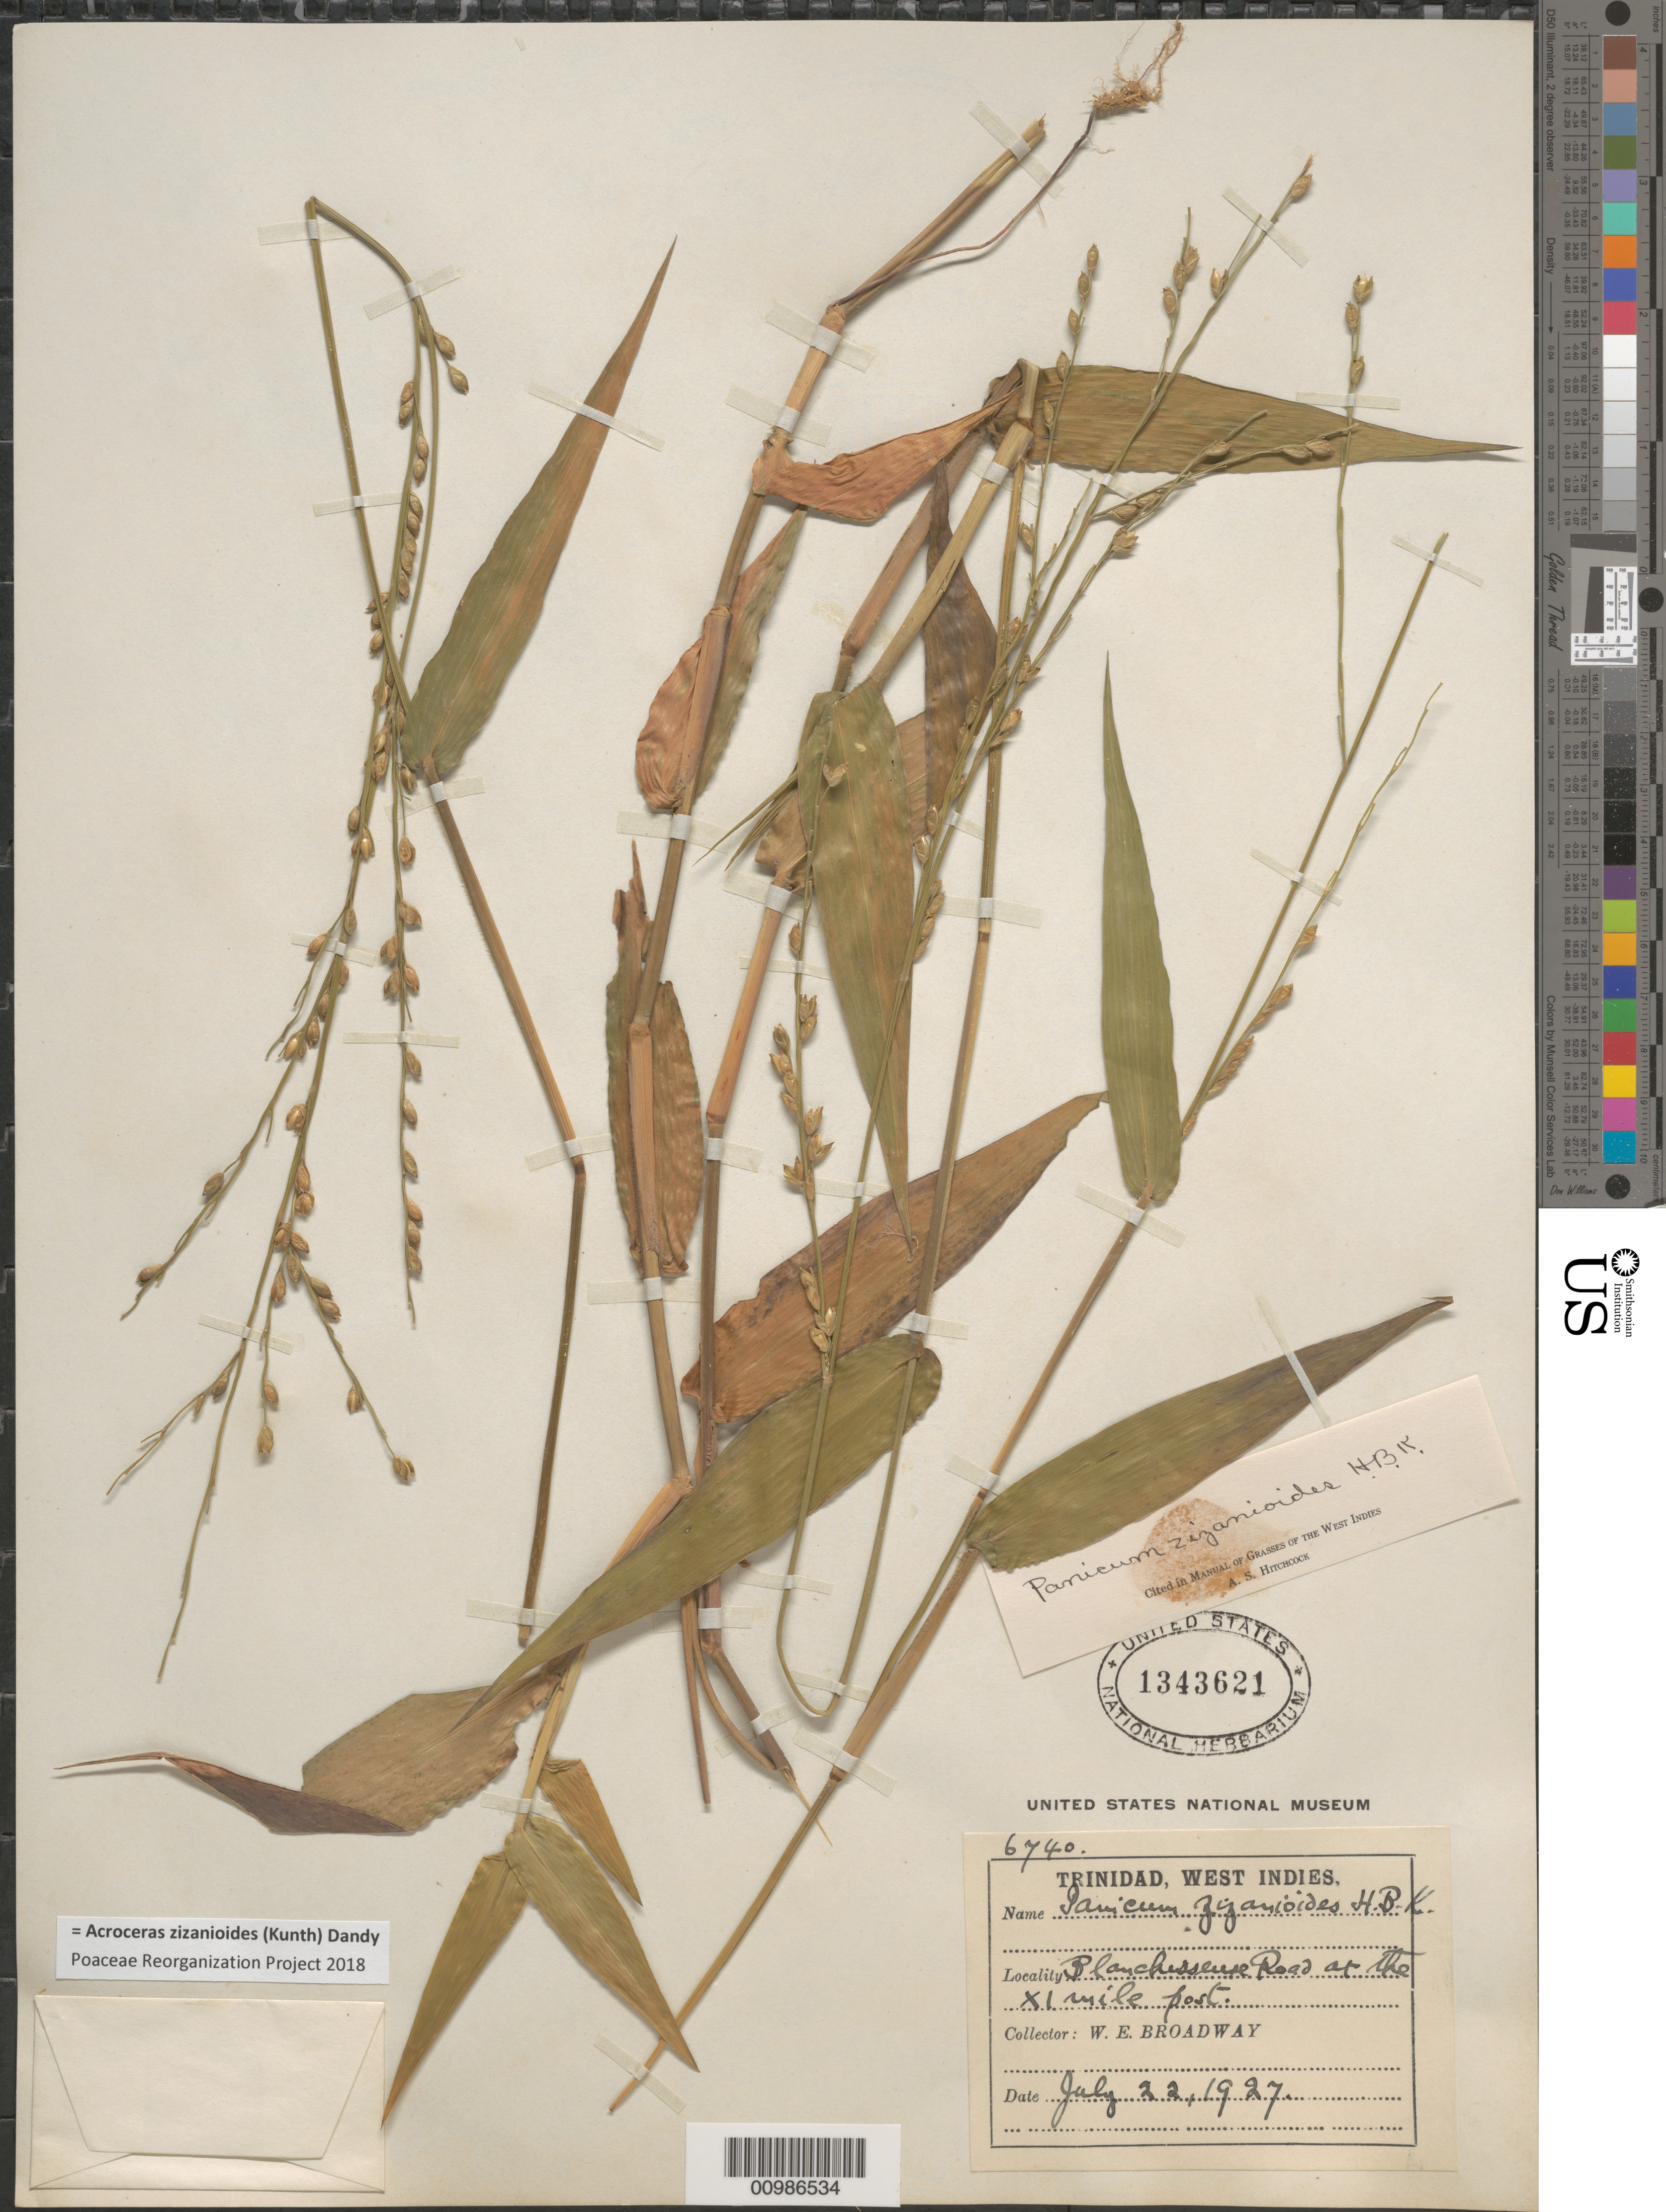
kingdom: Plantae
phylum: Tracheophyta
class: Liliopsida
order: Poales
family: Poaceae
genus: Acroceras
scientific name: Acroceras zizanioides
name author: (Kunth) Dandy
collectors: W. E. Broadway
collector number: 6740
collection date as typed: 22 Jul 1927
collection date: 1927-07-22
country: Trinidad and Tobago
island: Trinidad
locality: Blanchisseuse Road at the XI milepost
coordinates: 0 N, 0 E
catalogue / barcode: US 1343621